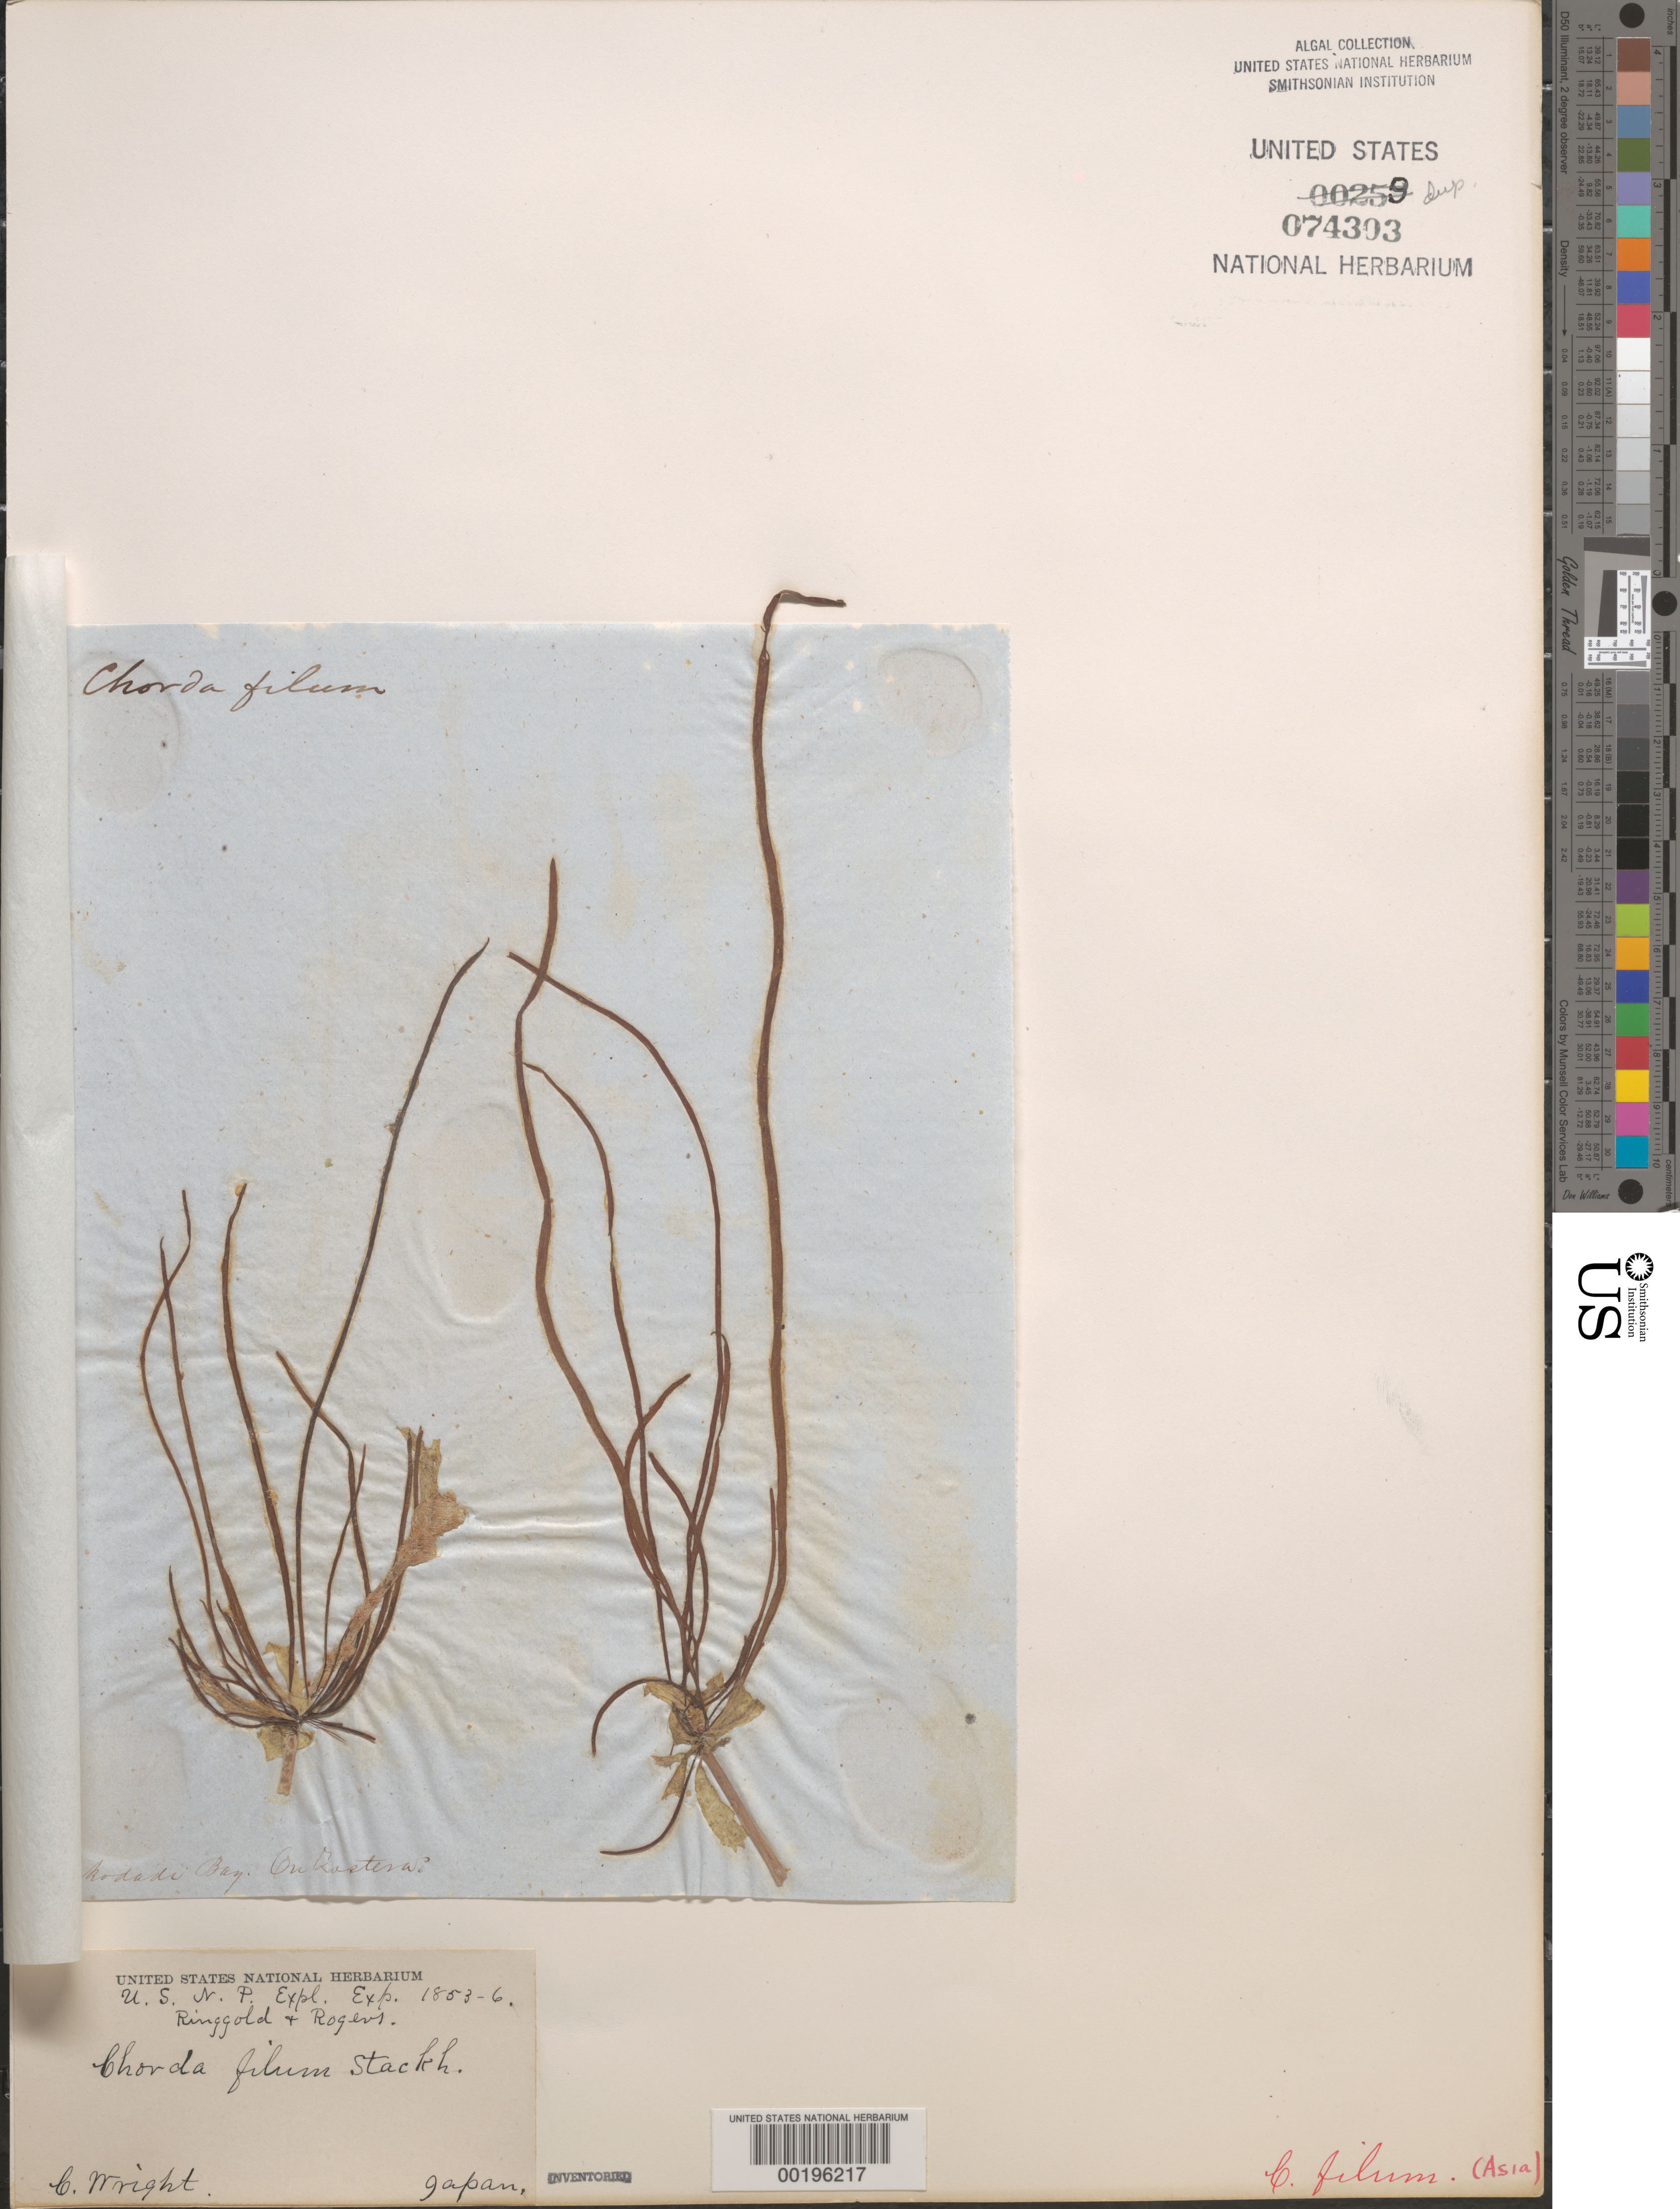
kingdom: Chromista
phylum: Ochrophyta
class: Phaeophyceae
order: Laminariales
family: Chordaceae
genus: Chorda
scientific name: Chorda filum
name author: (L.) Stackh.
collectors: C. Wright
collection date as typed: Jun 1855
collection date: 1855-06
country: Japan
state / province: Hokkaido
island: Hokkaido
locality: Hakodate Bay (Hakodadi Bay)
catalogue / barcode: US 74303